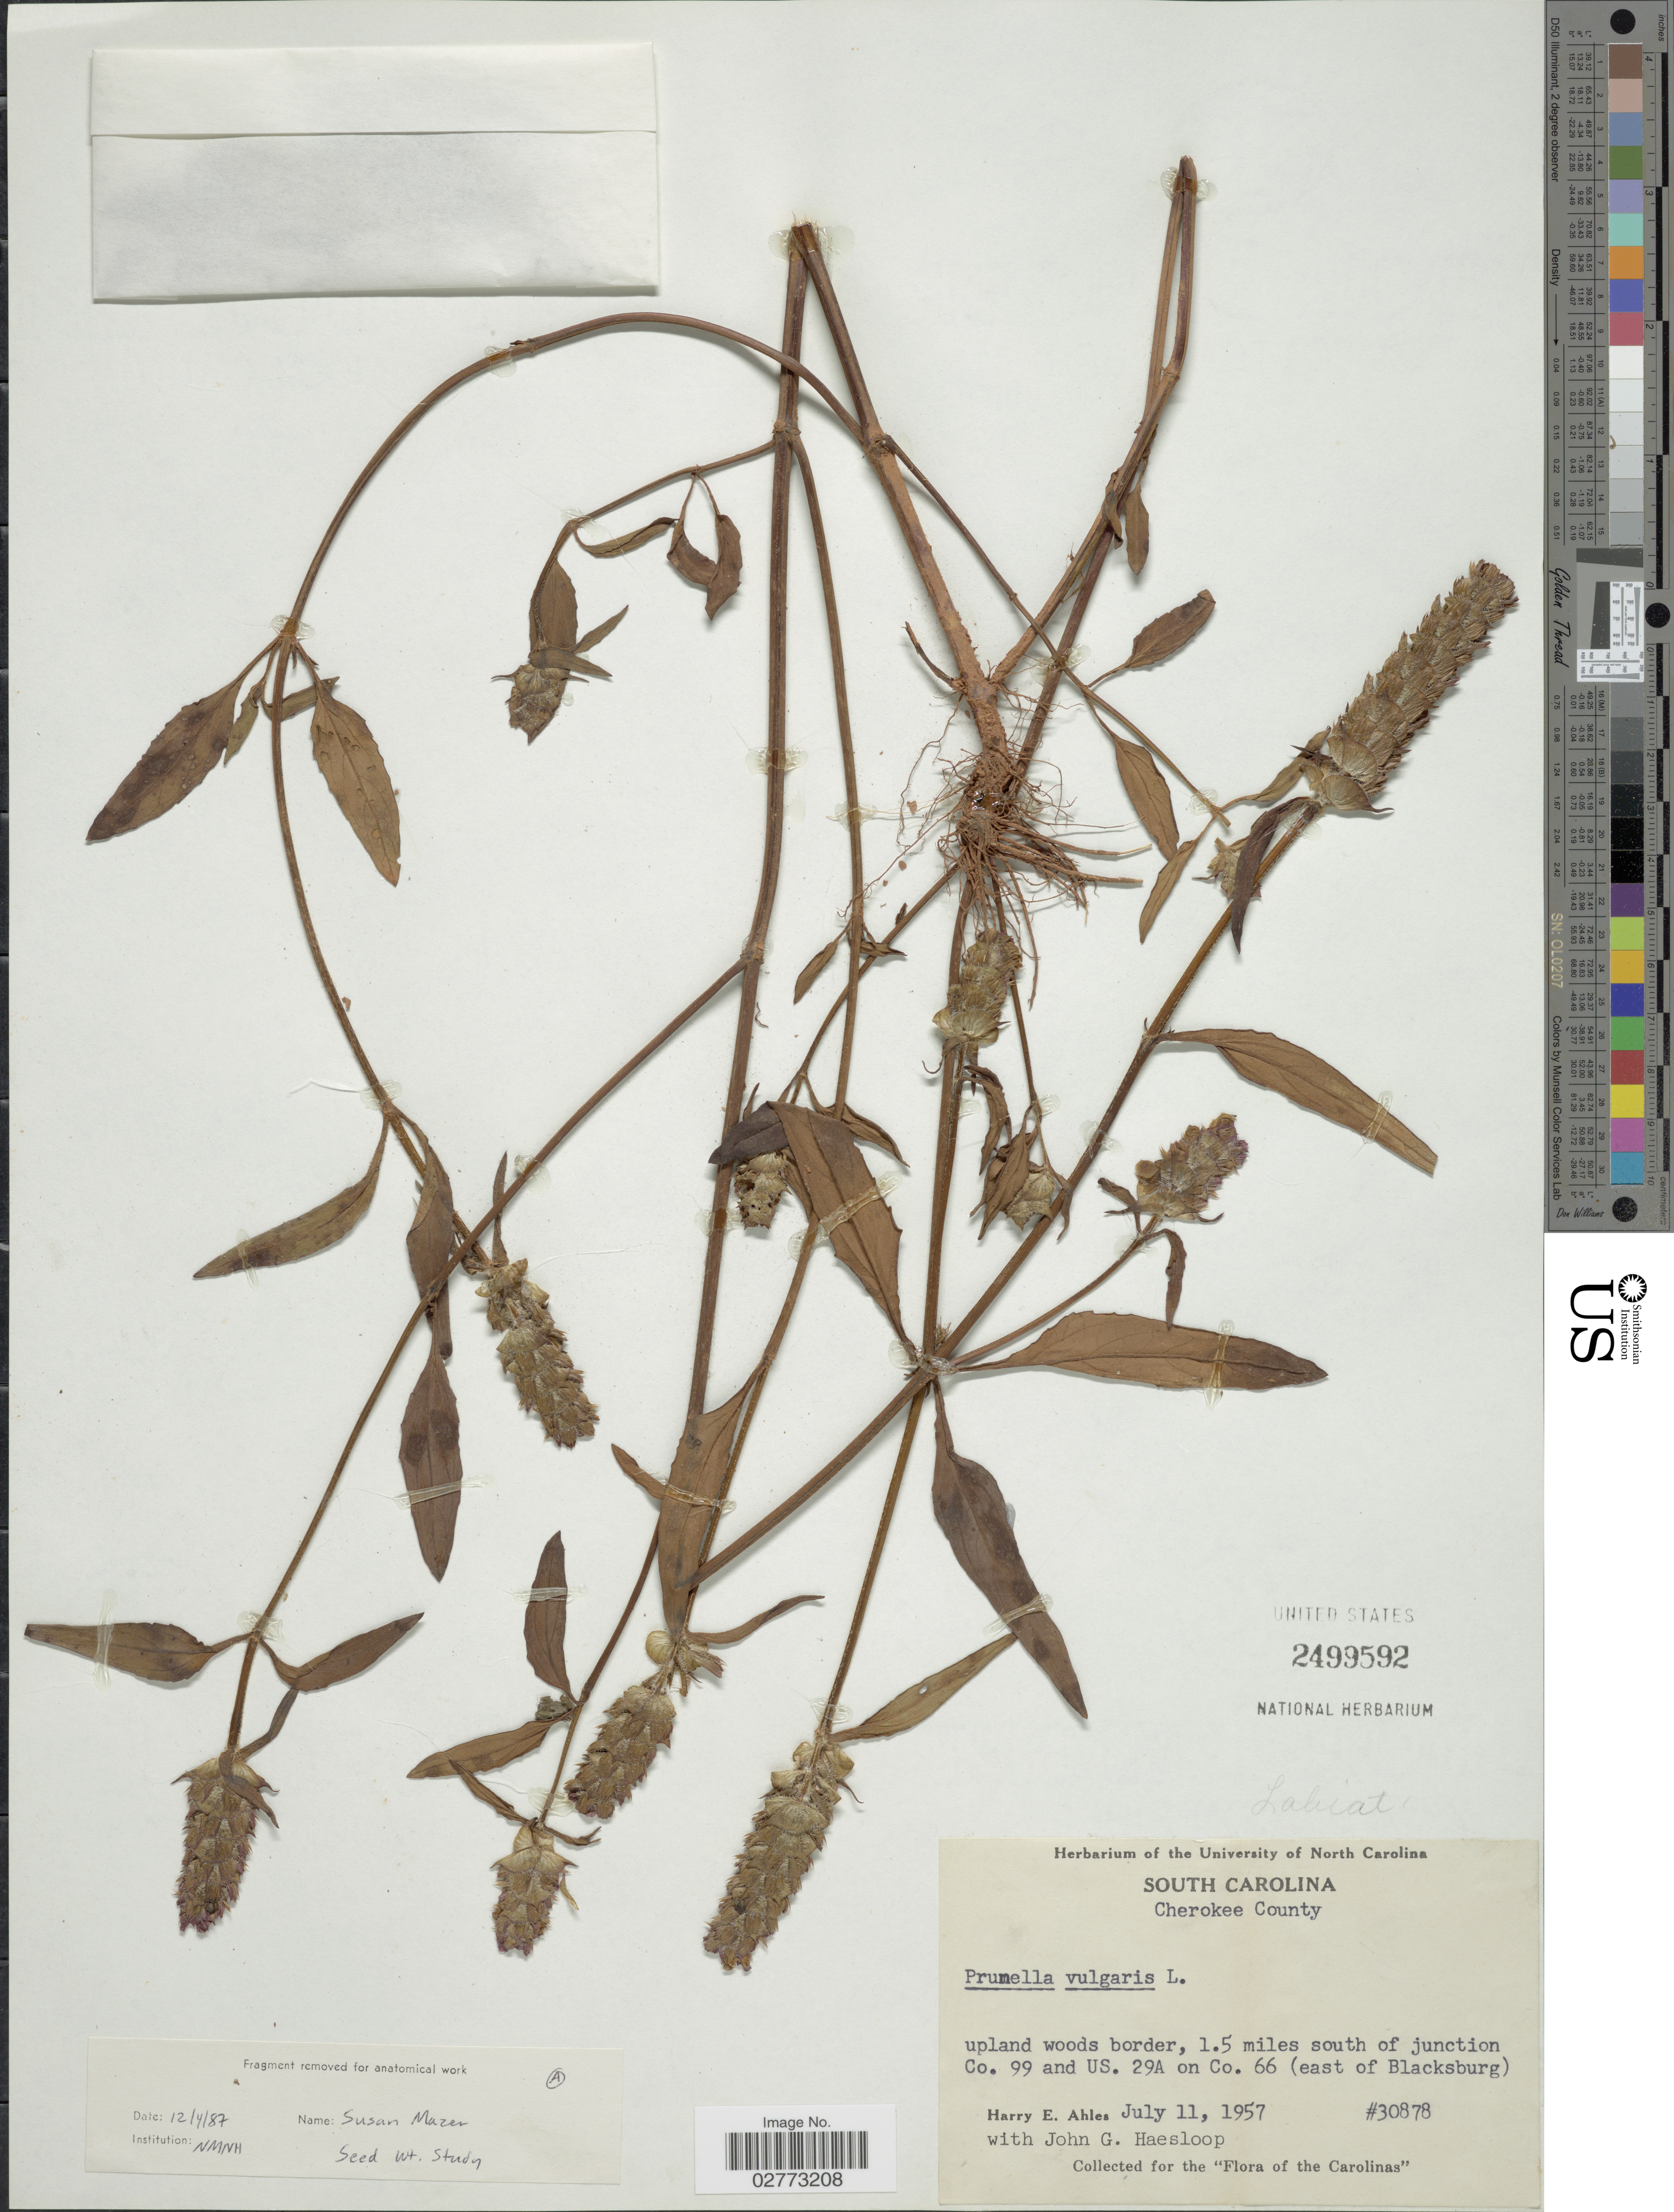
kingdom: Plantae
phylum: Tracheophyta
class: Magnoliopsida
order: Lamiales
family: Lamiaceae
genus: Prunella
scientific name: Prunella vulgaris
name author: L.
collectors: H. E. Ahles & J. Haesloop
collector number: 30878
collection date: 1957-07-11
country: United States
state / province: South Carolina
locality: Cherokee County, upland woods border, 1.5 miles south of junction Co. 99 and US. 29A on Co. 66 (east of Blacksburg), Carolinas.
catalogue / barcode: US 2499592